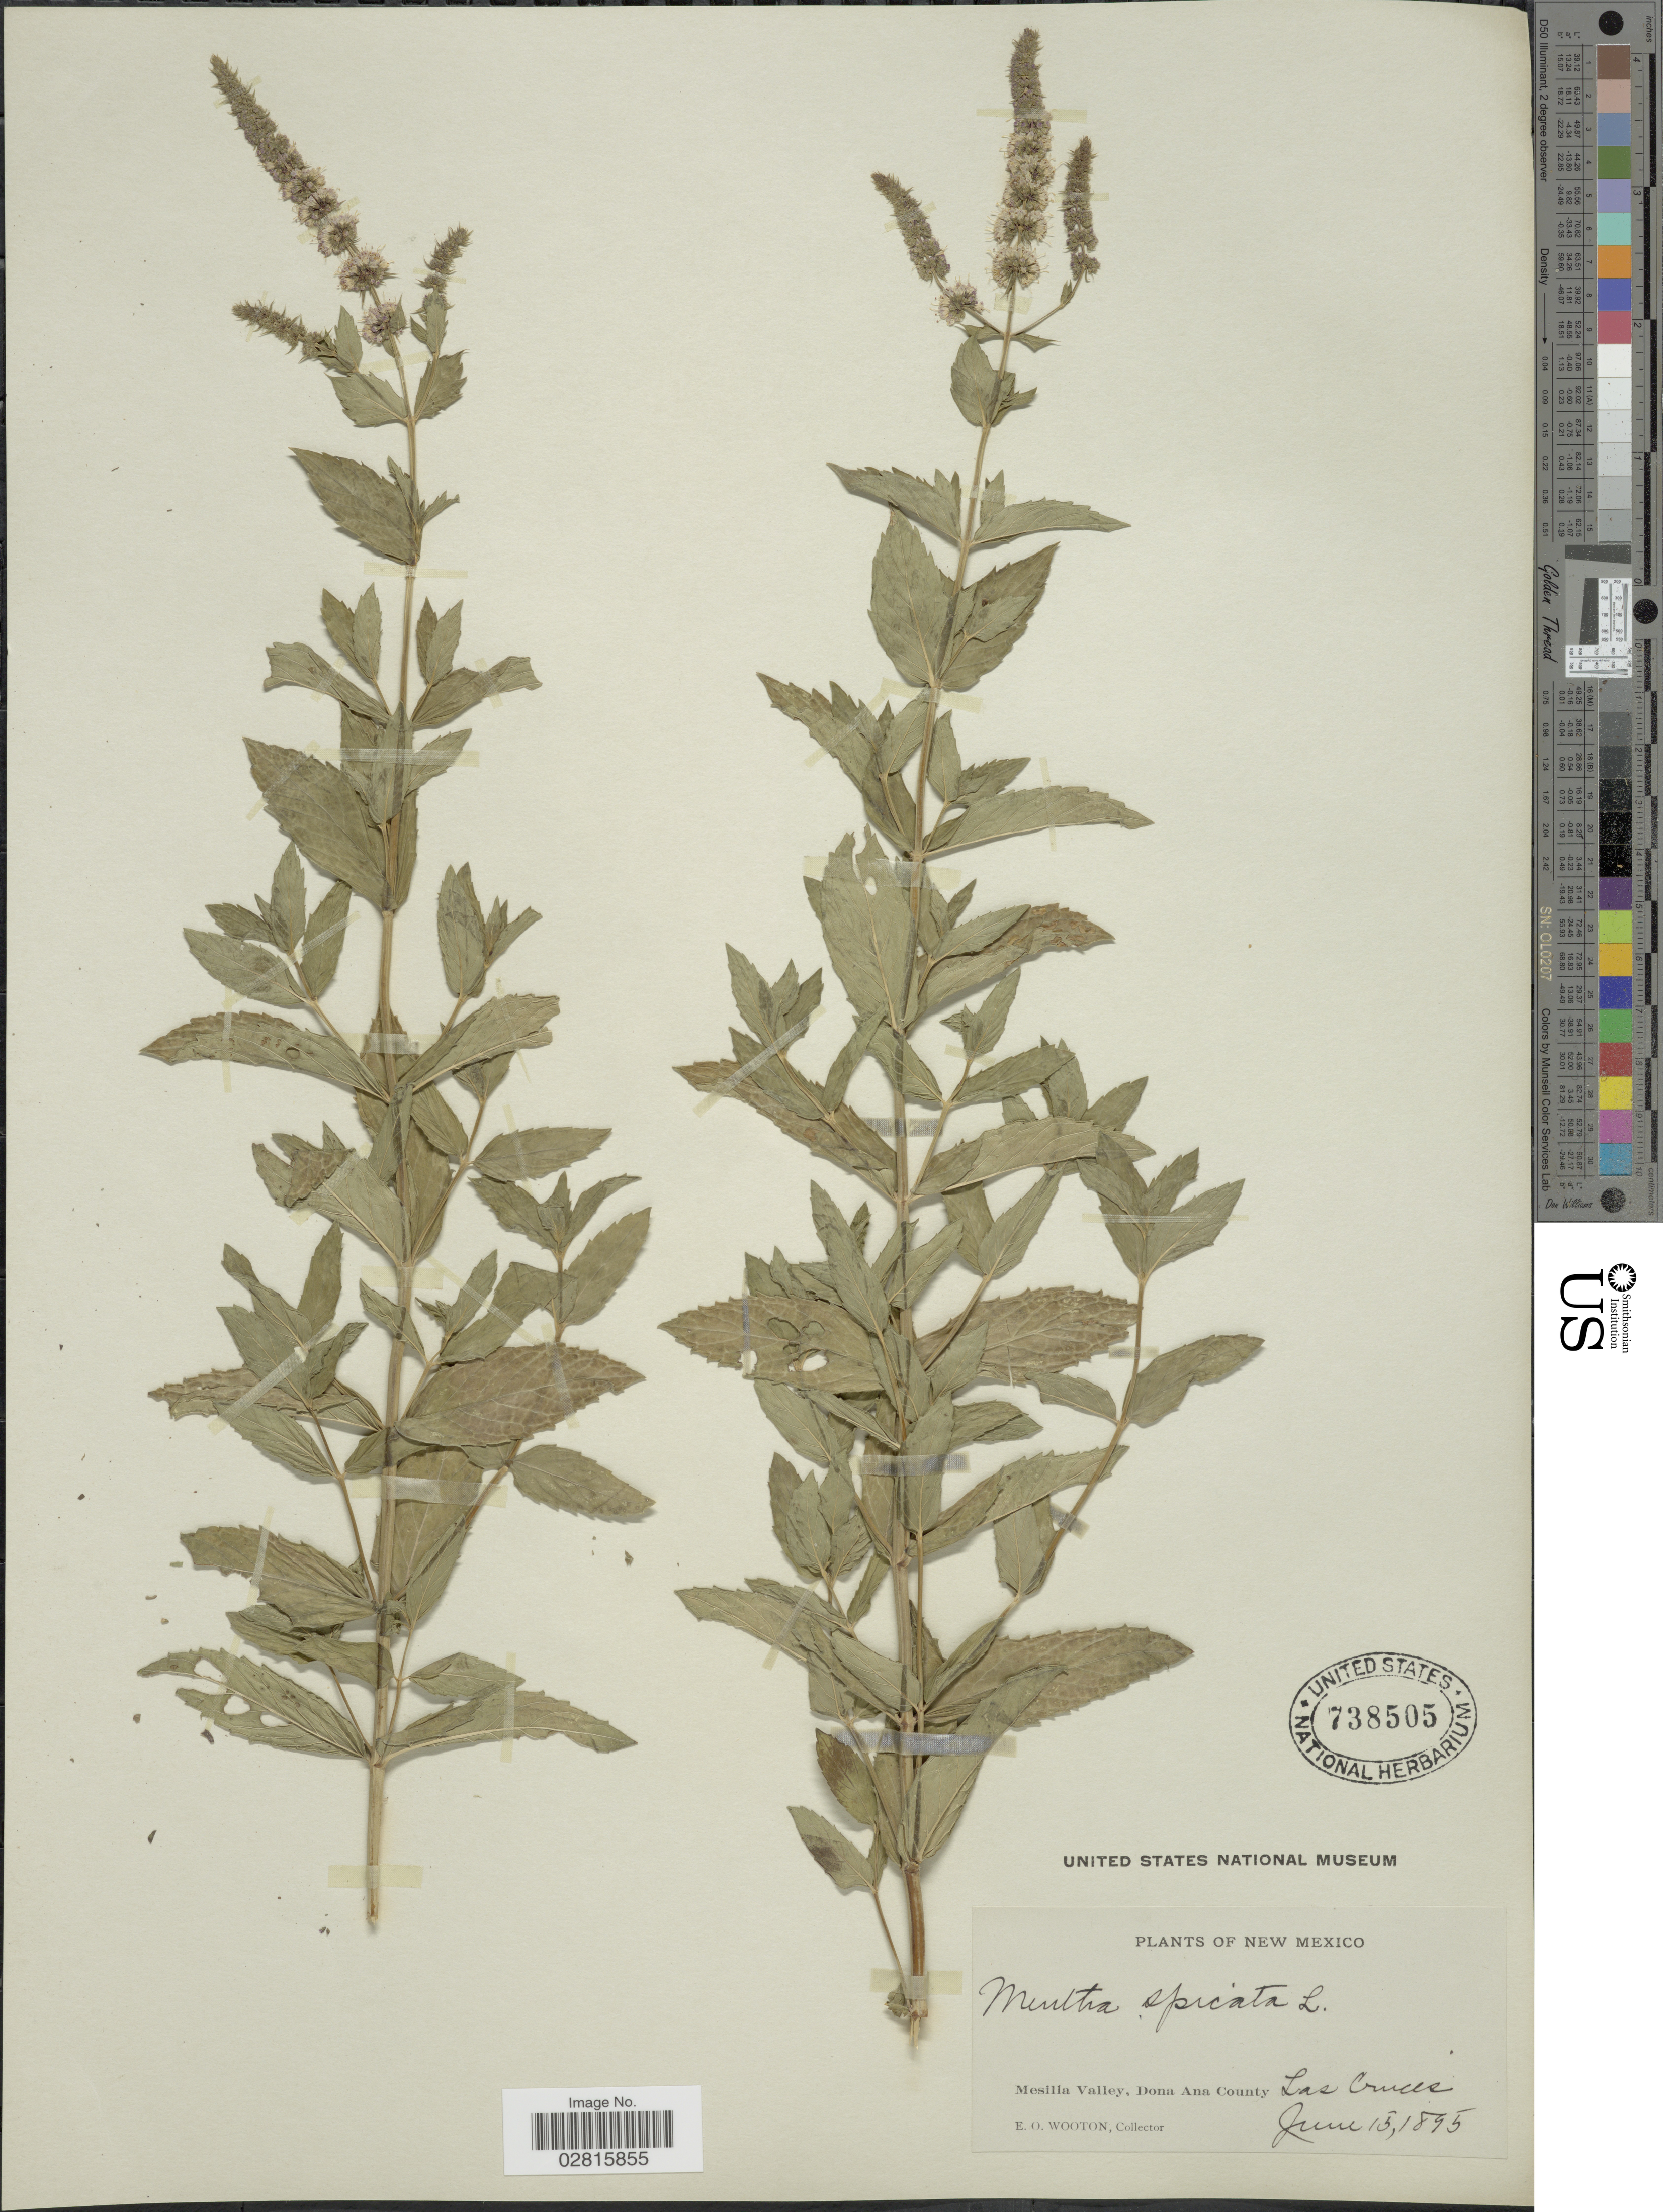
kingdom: Plantae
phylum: Tracheophyta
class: Magnoliopsida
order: Lamiales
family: Lamiaceae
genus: Mentha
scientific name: Mentha spicata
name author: L.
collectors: E. O. Wooton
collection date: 1895-06-15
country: United States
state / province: New Mexico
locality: Mesilla Valley, Dona Ana County. Las Cruces.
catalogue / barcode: US 738505